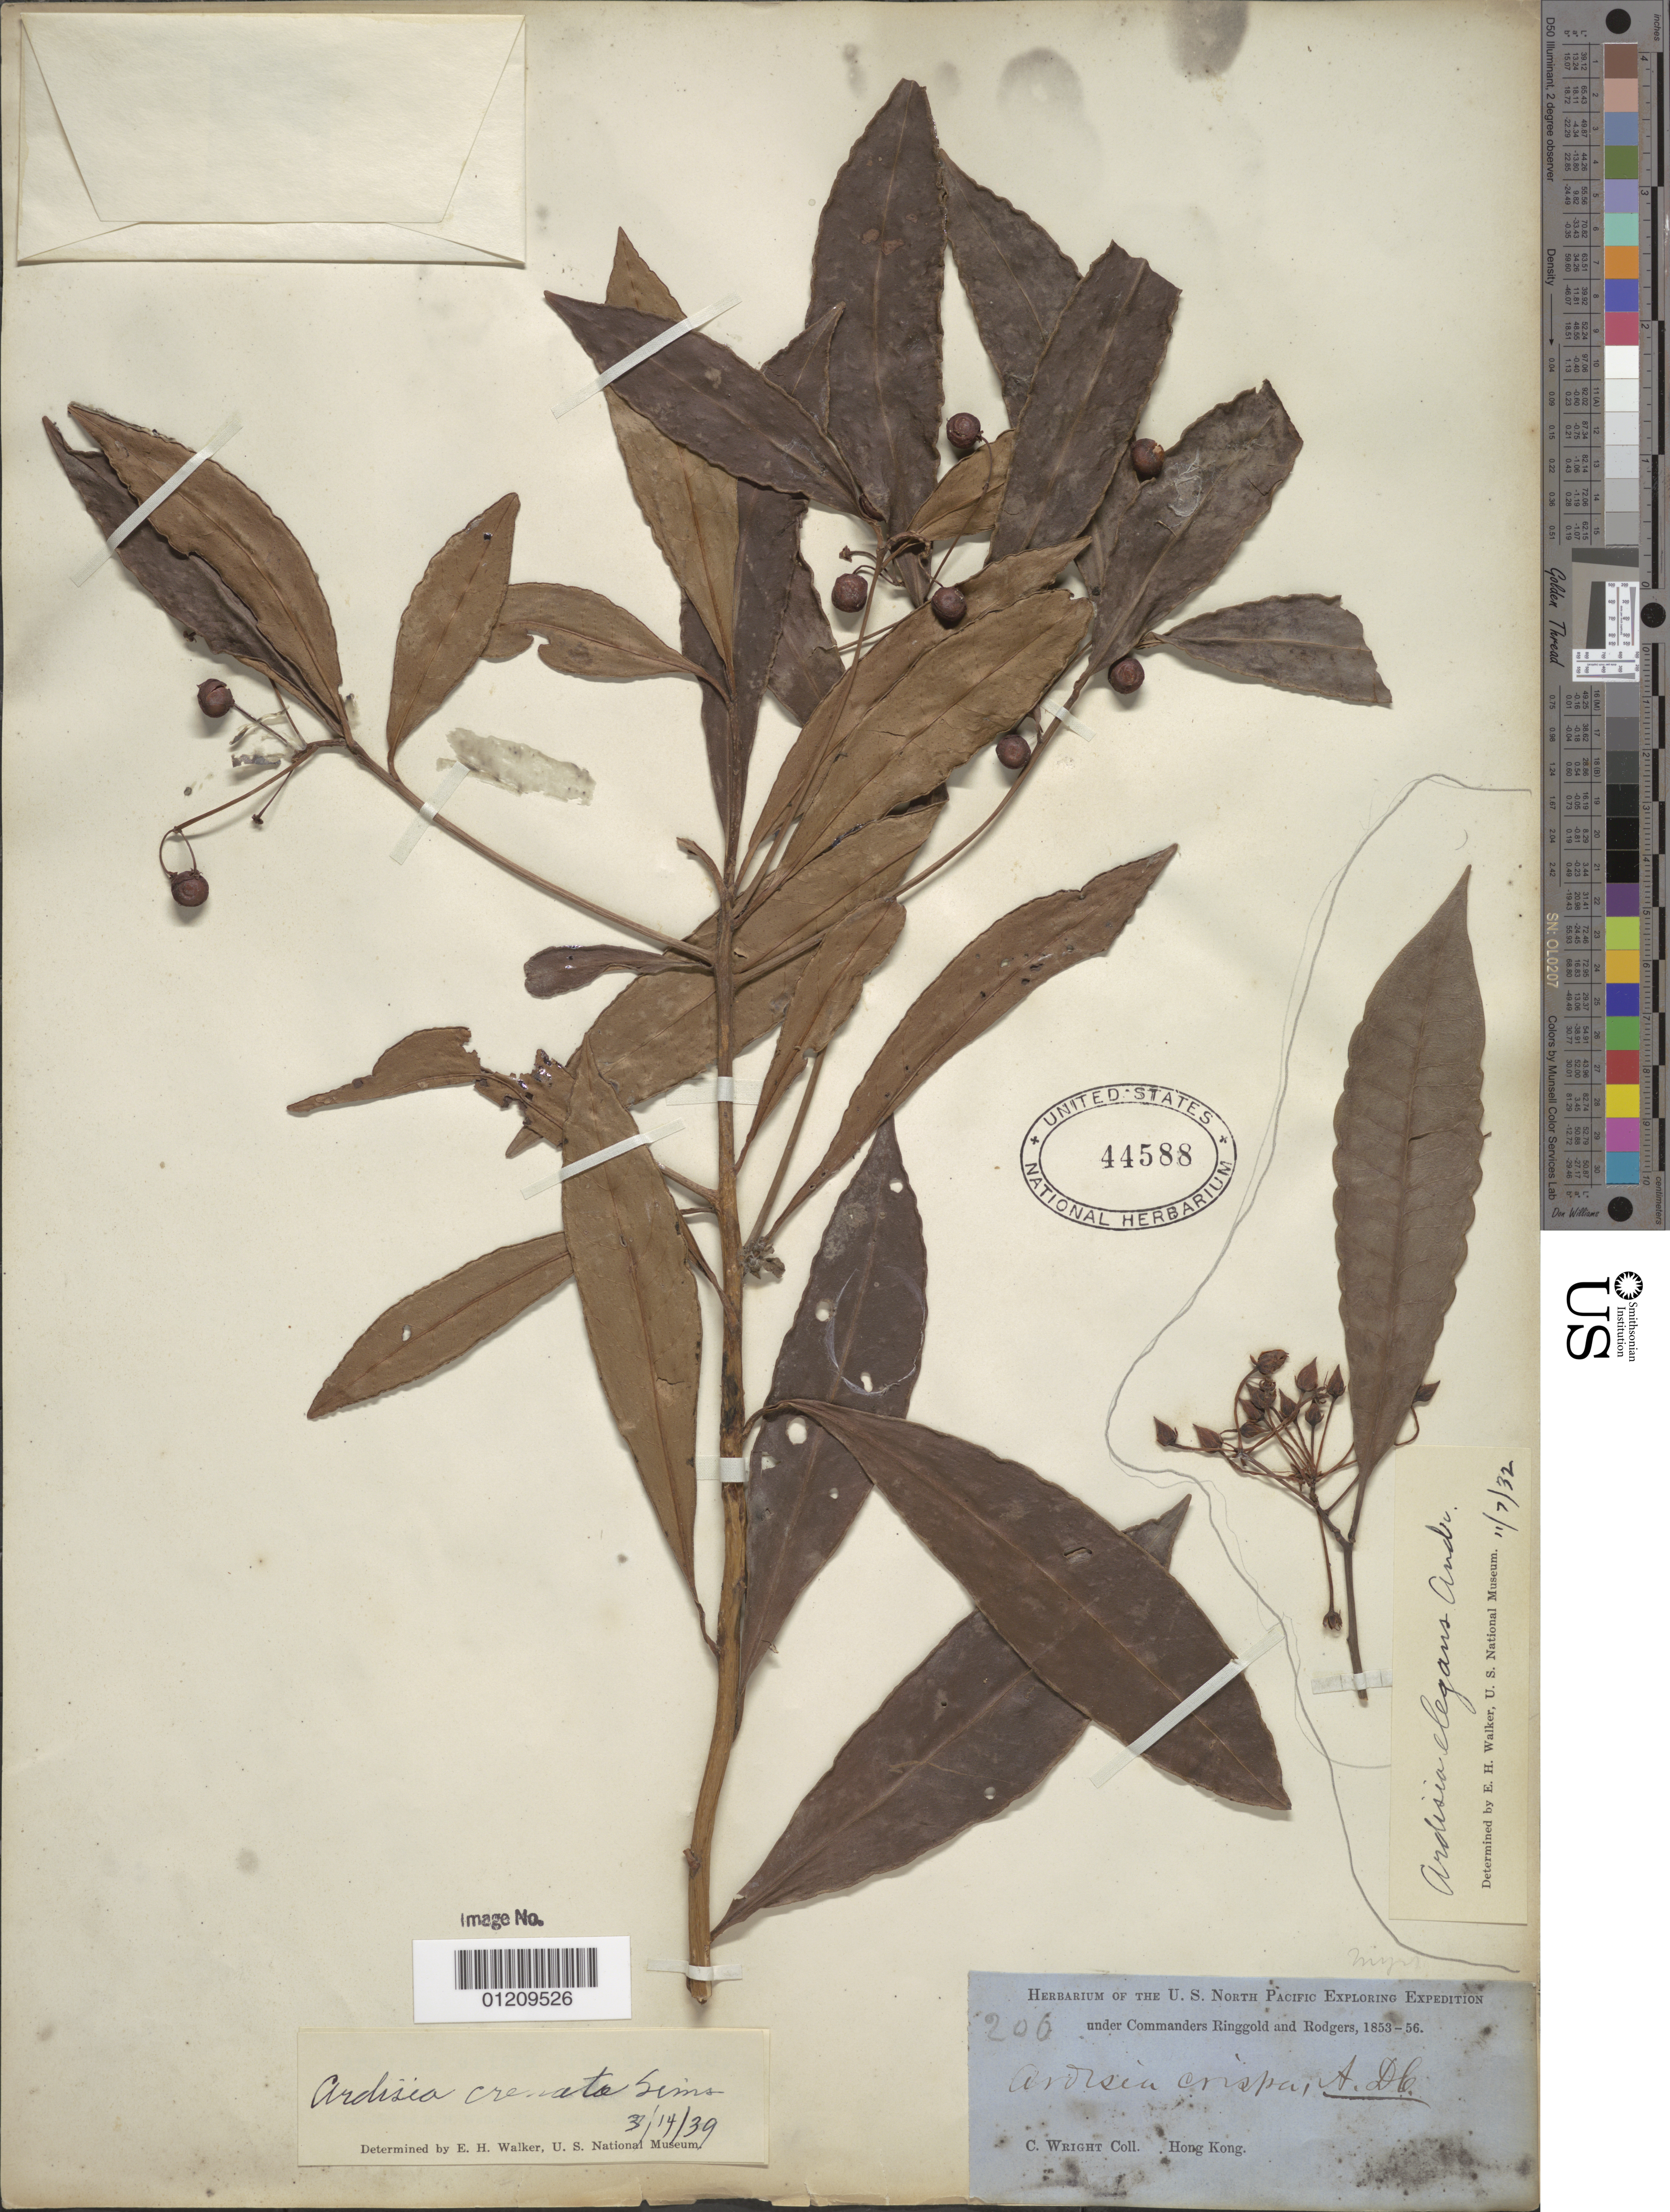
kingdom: Plantae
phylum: Tracheophyta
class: Magnoliopsida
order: Ericales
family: Primulaceae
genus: Ardisia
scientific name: Ardisia crenata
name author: Sims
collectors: C. Wright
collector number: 206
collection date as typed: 1853 to -- -- 1856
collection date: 1853/1856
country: China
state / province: Hong Kong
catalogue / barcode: US 44588